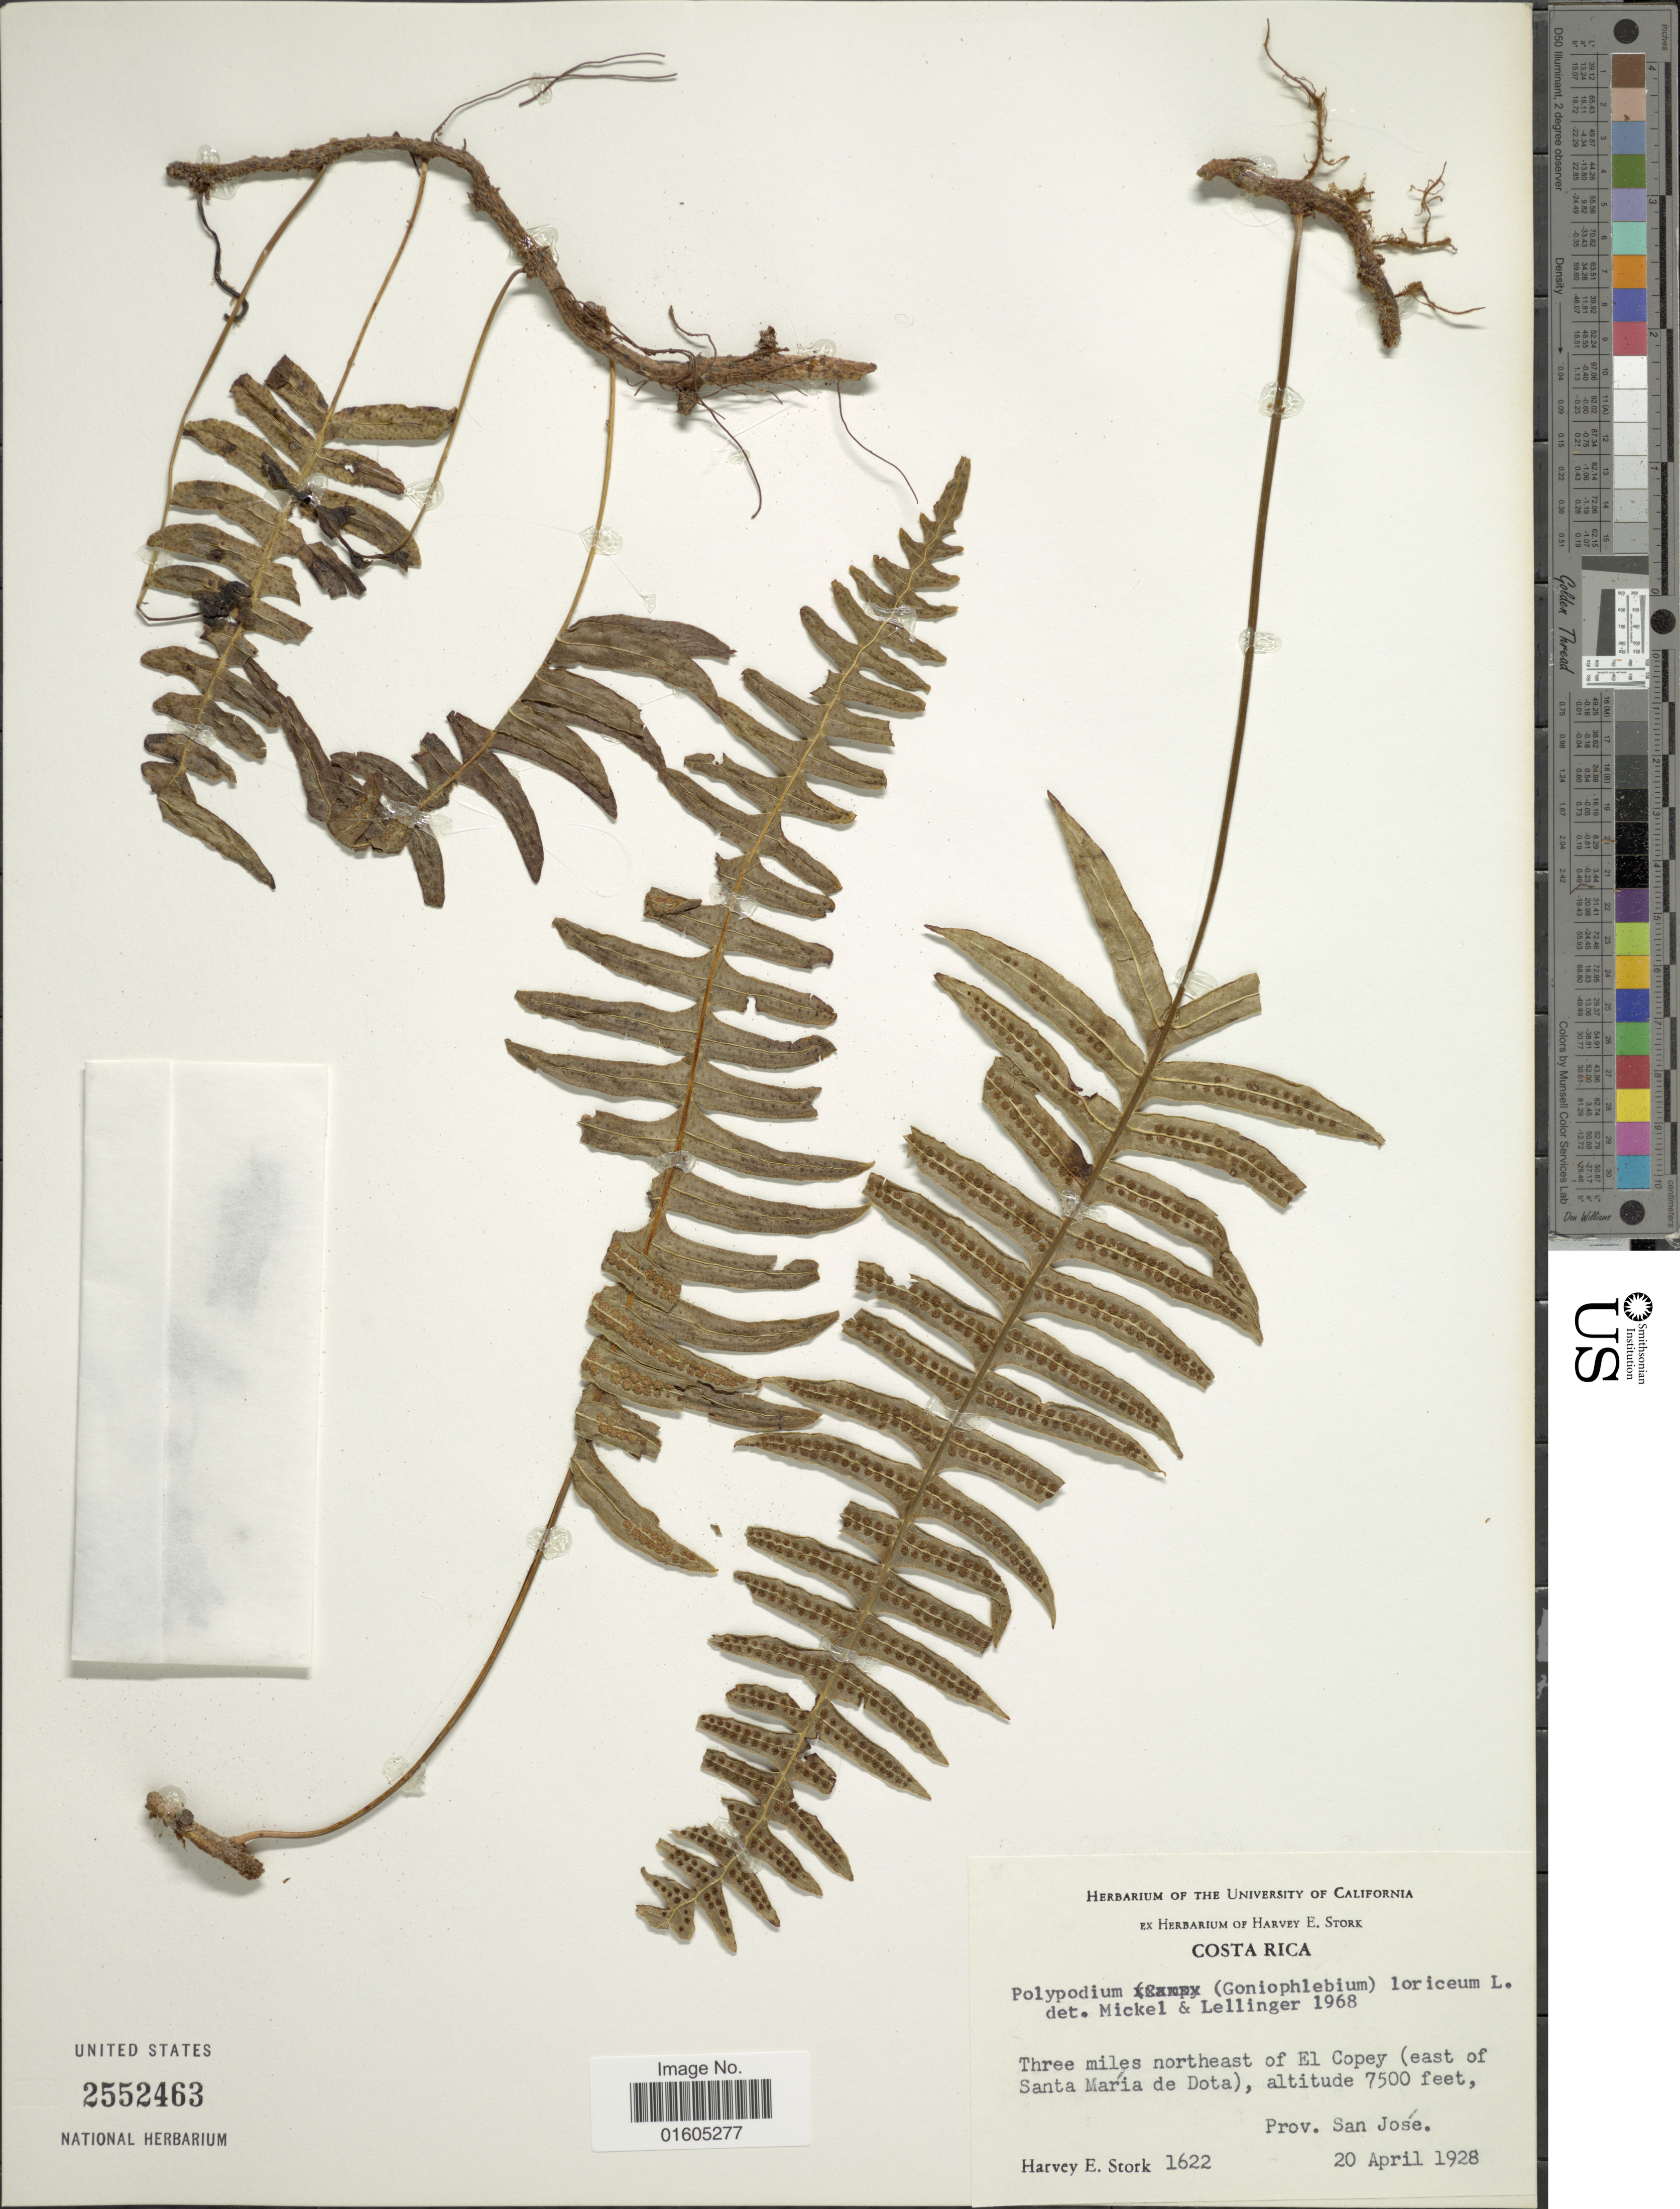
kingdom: Plantae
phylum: Tracheophyta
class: Polypodiopsida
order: Polypodiales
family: Polypodiaceae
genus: Serpocaulon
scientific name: Serpocaulon loriceum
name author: (L.) A.R. Sm.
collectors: H. E. Stork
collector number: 1622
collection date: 1928-04-20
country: Costa Rica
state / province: San José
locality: Costa Rica. Three miles northeast of El Copey (east of Santa Maria de Dota), Prov. San Jose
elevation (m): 2286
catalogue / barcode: US 2552463